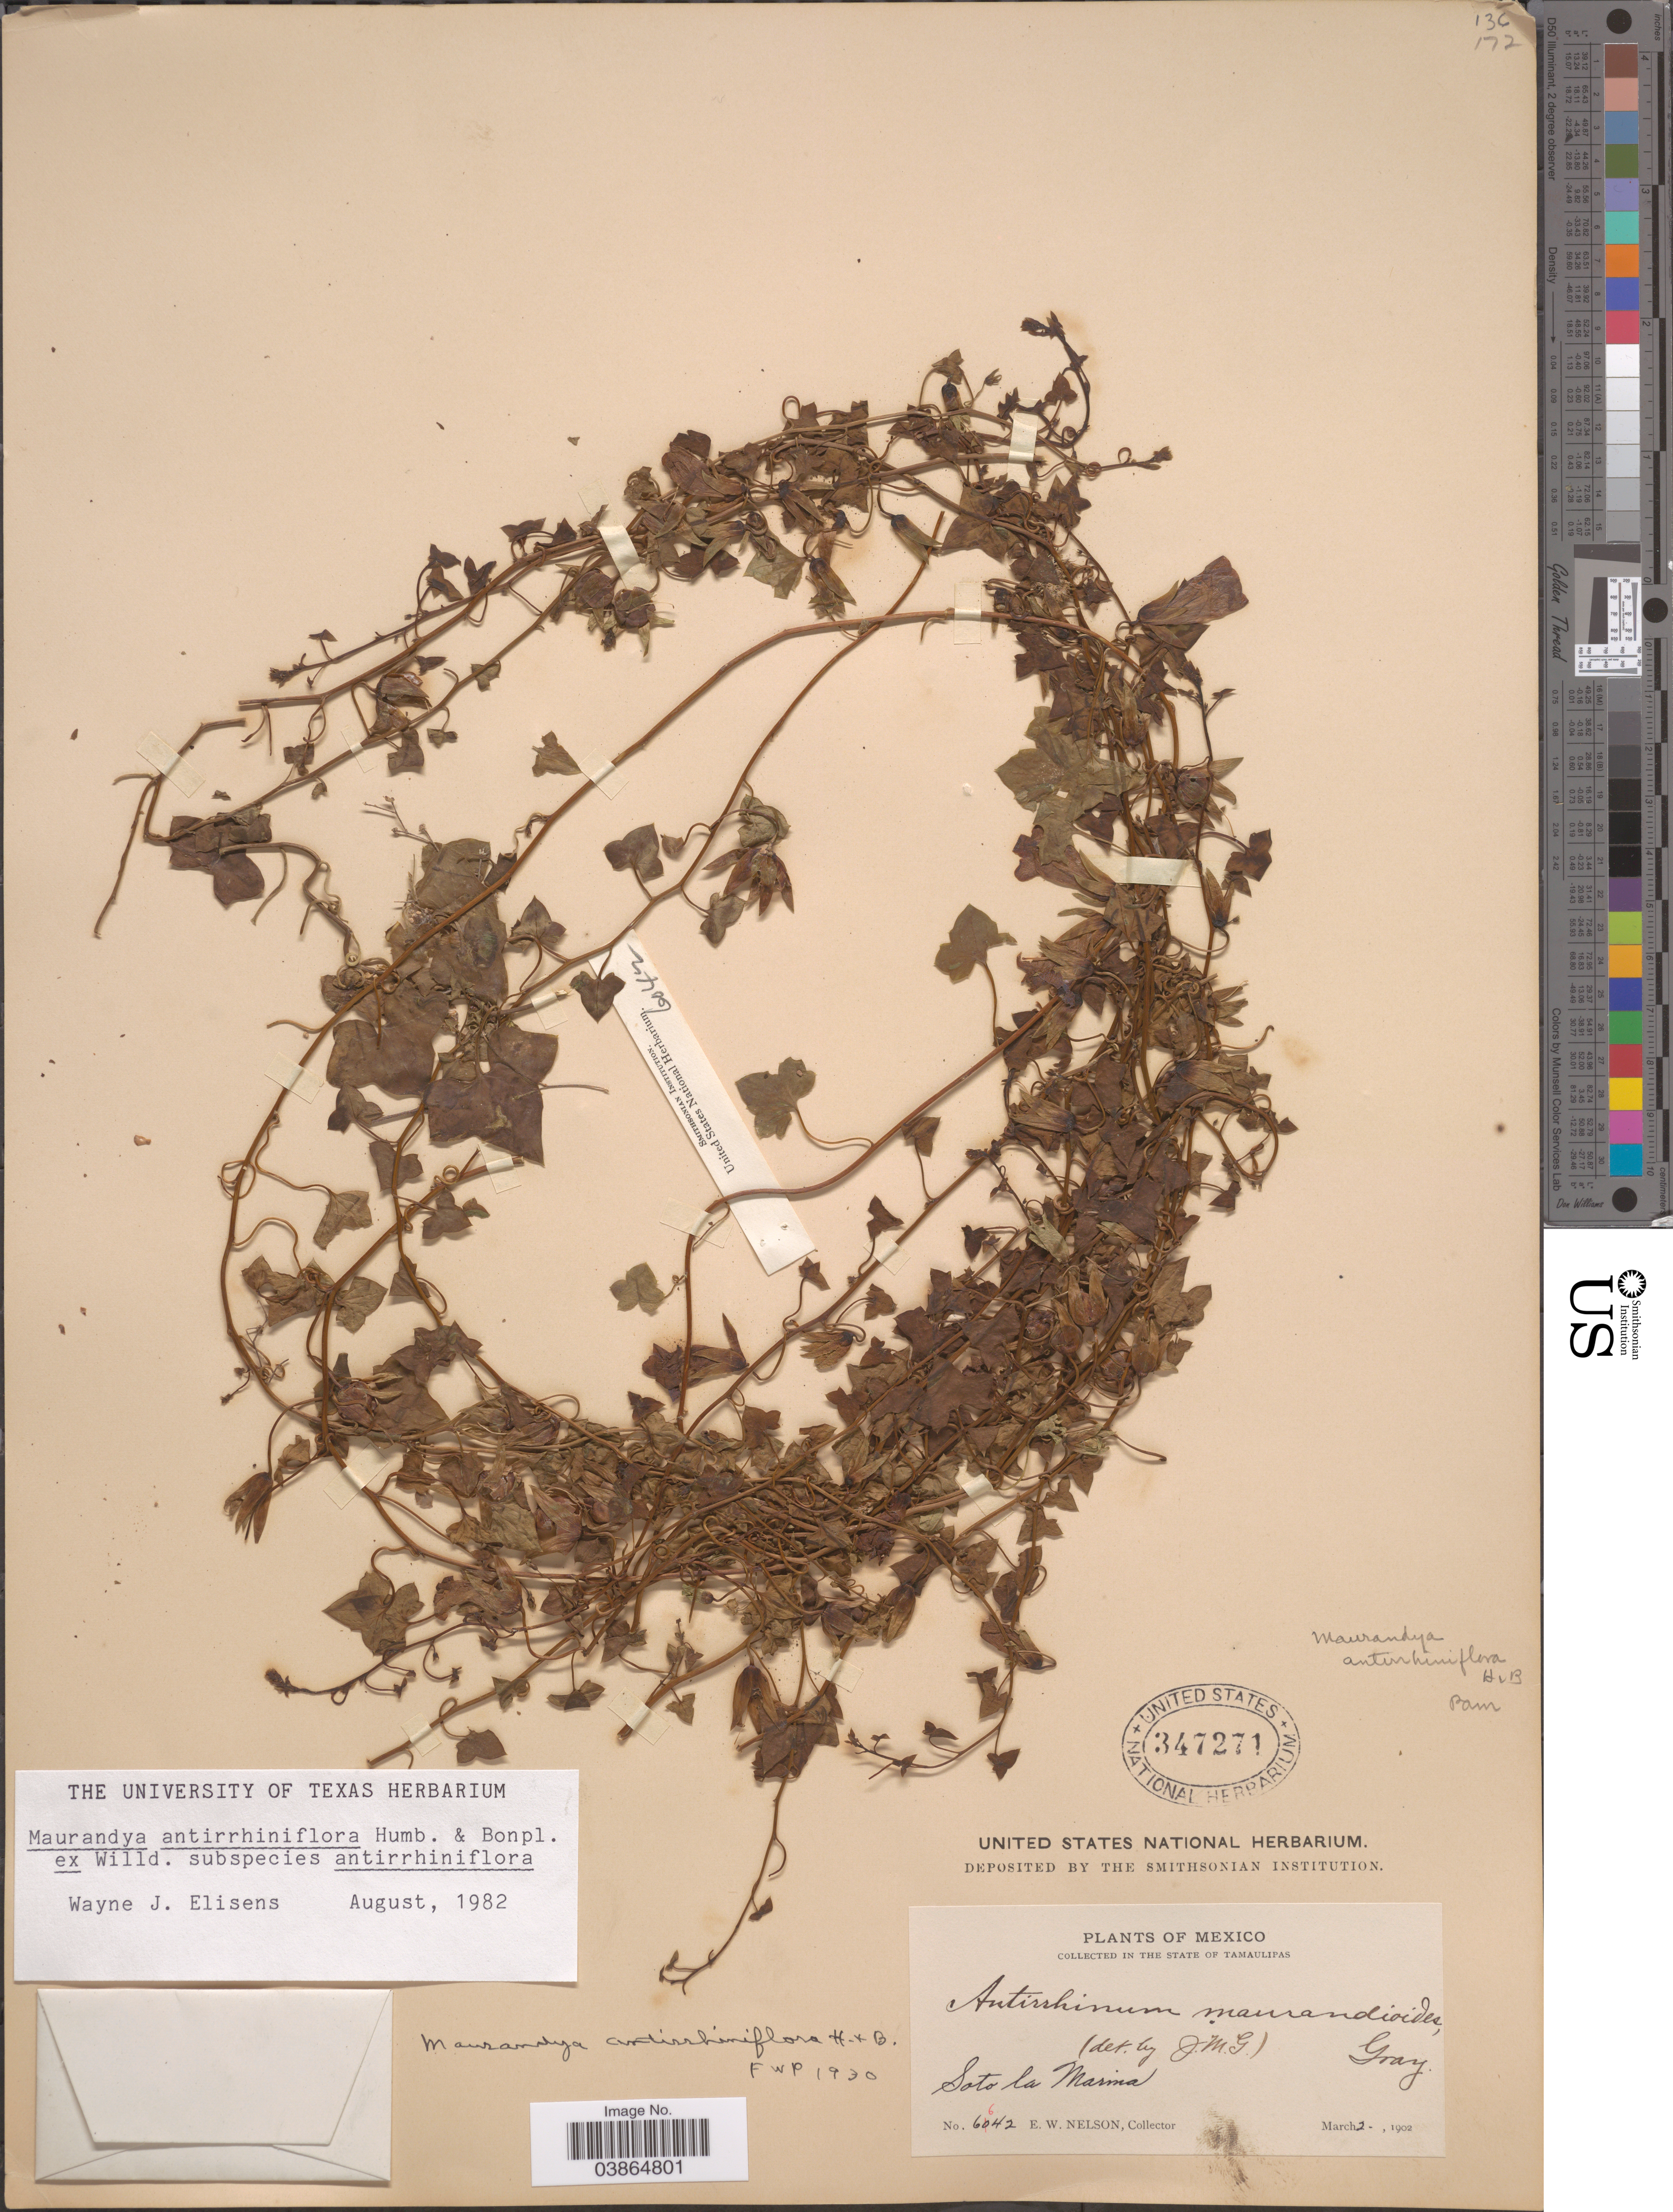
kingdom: Plantae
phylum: Tracheophyta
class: Magnoliopsida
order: Lamiales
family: Plantaginaceae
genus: Maurandya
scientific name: Maurandya antirrhiniflora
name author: Humb. & Bonpl. ex Willd.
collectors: E. W. Nelson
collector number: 6642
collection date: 1902-03-02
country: Mexico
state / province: Tamaulipas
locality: Soto la Marina.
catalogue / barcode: US 347271